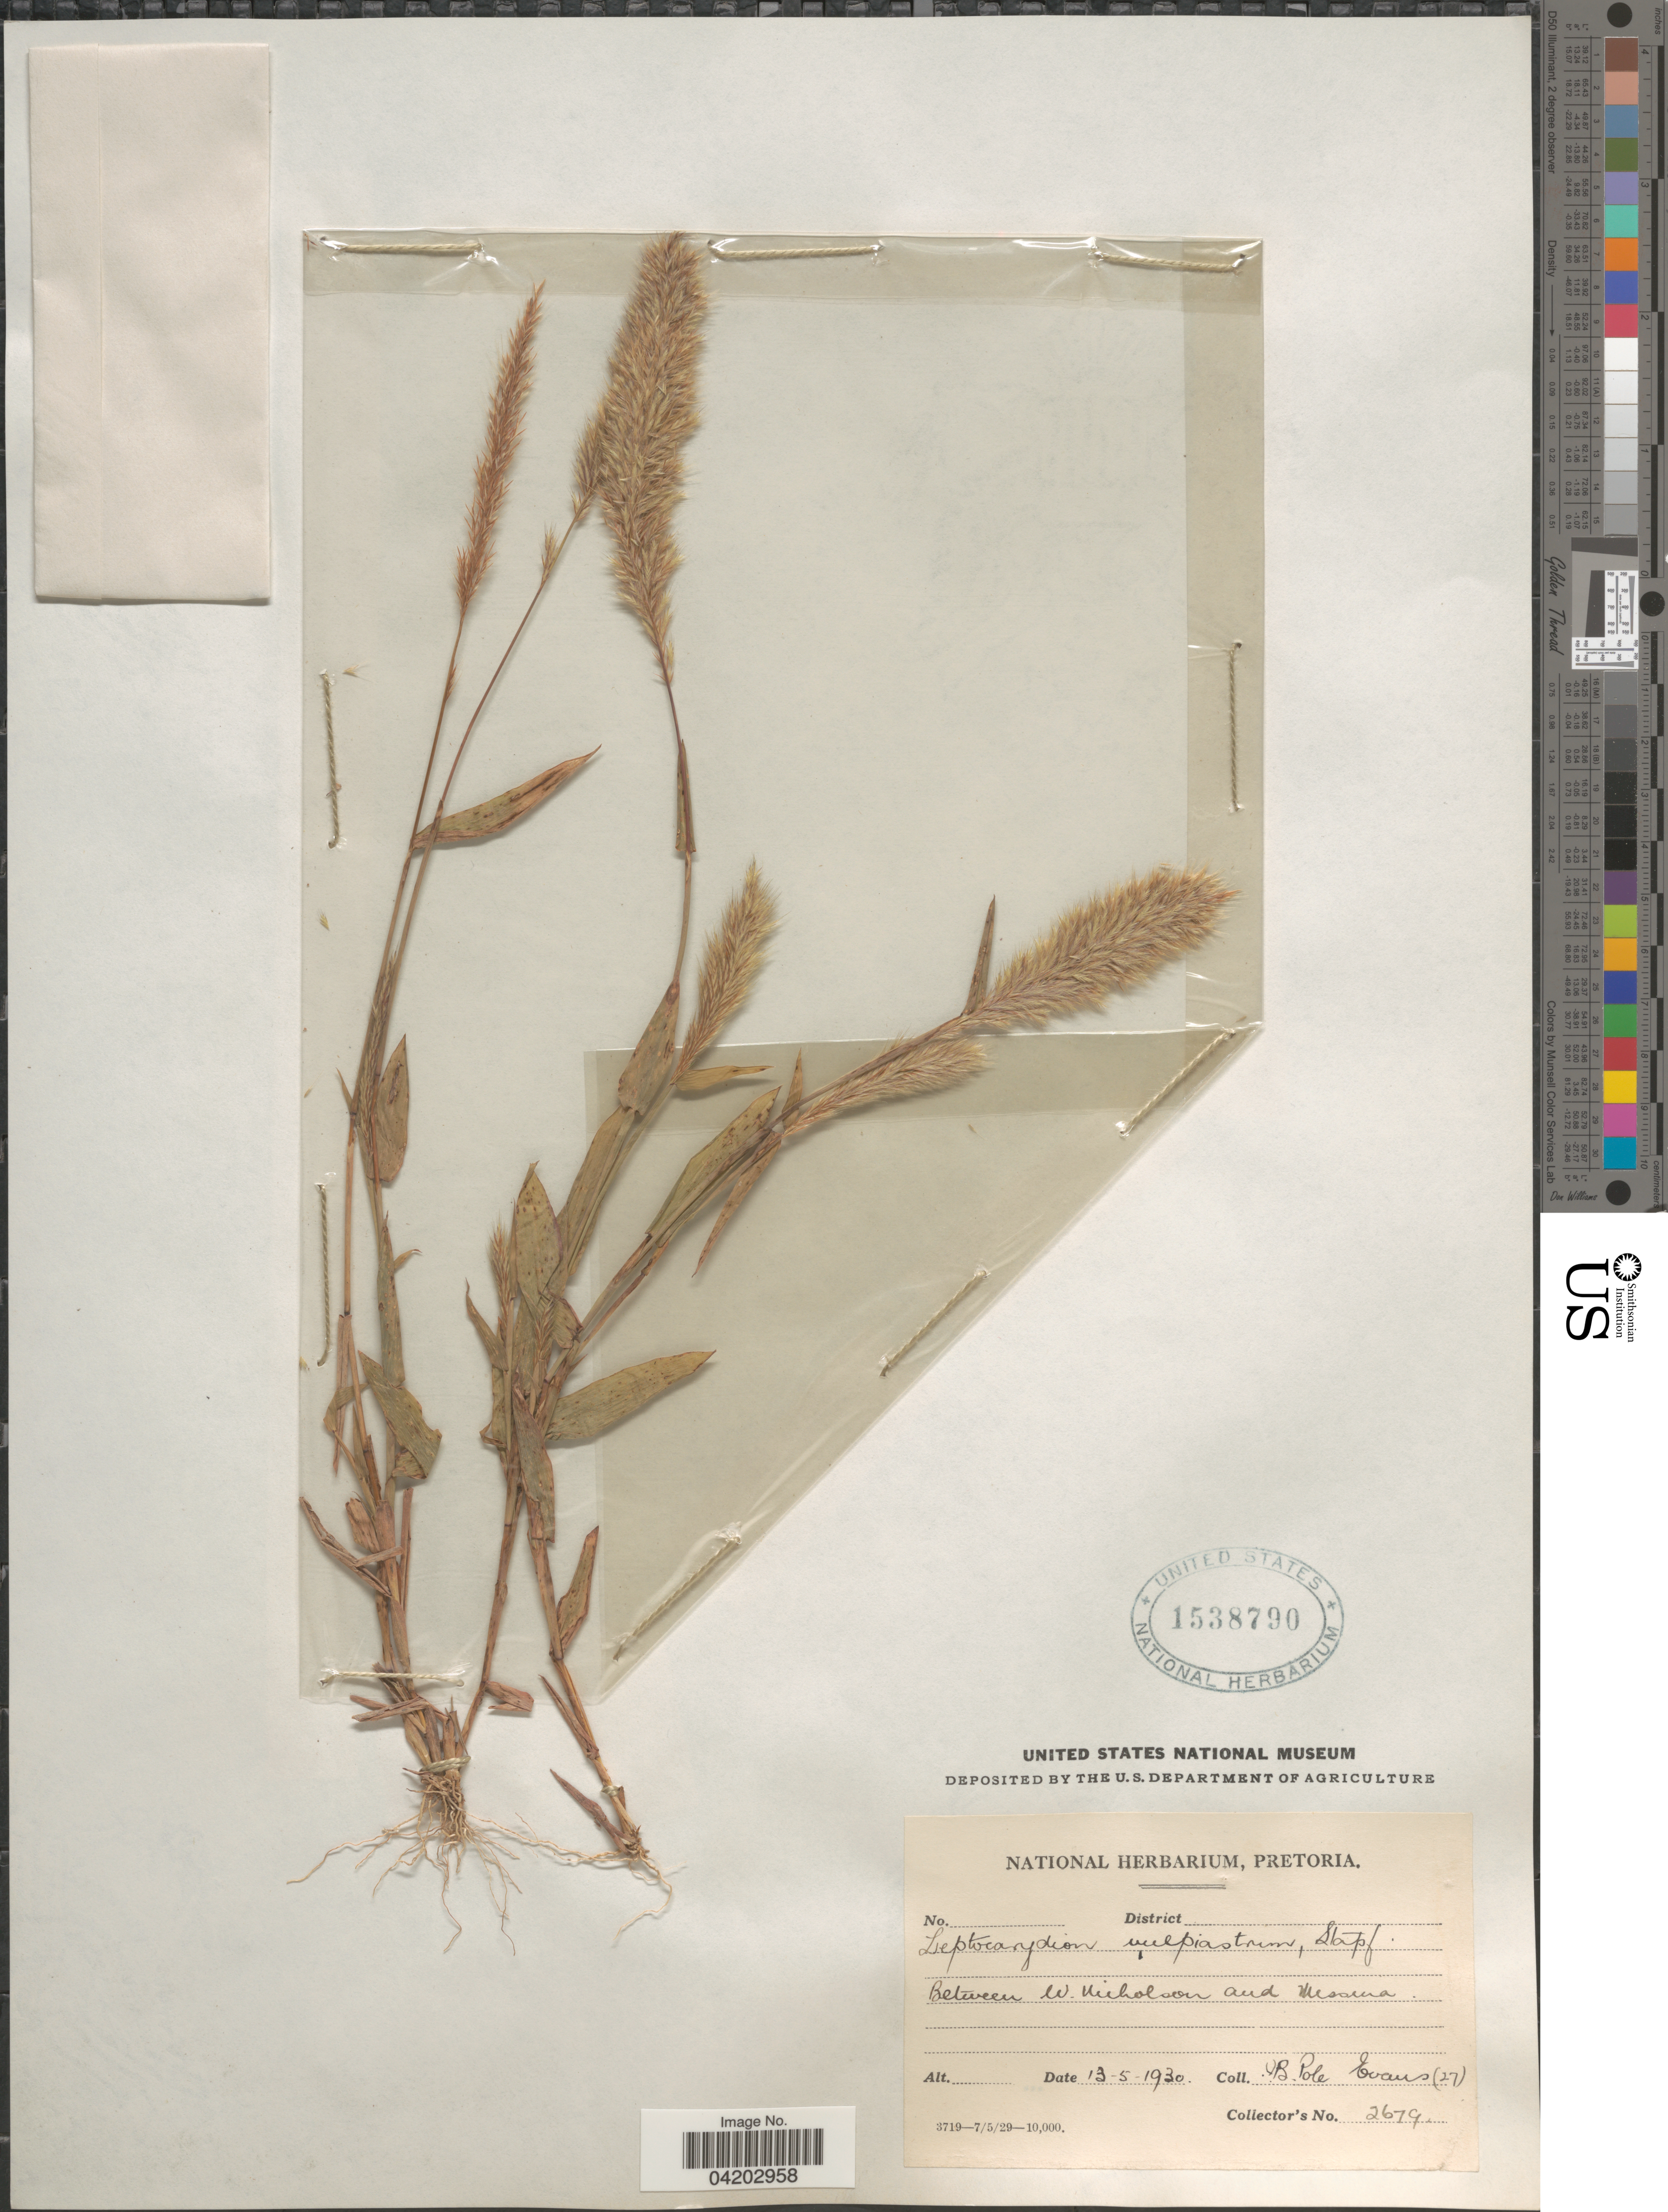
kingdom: Plantae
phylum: Tracheophyta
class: Liliopsida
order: Poales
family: Poaceae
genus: Leptocarydion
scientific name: Leptocarydion vulpiastrum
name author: (De Not.) Stapf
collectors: I. B. Pole-Evans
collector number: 27/2679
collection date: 1930-05-13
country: South Africa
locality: Between W. Nicolson and Messina.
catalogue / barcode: US 1538790